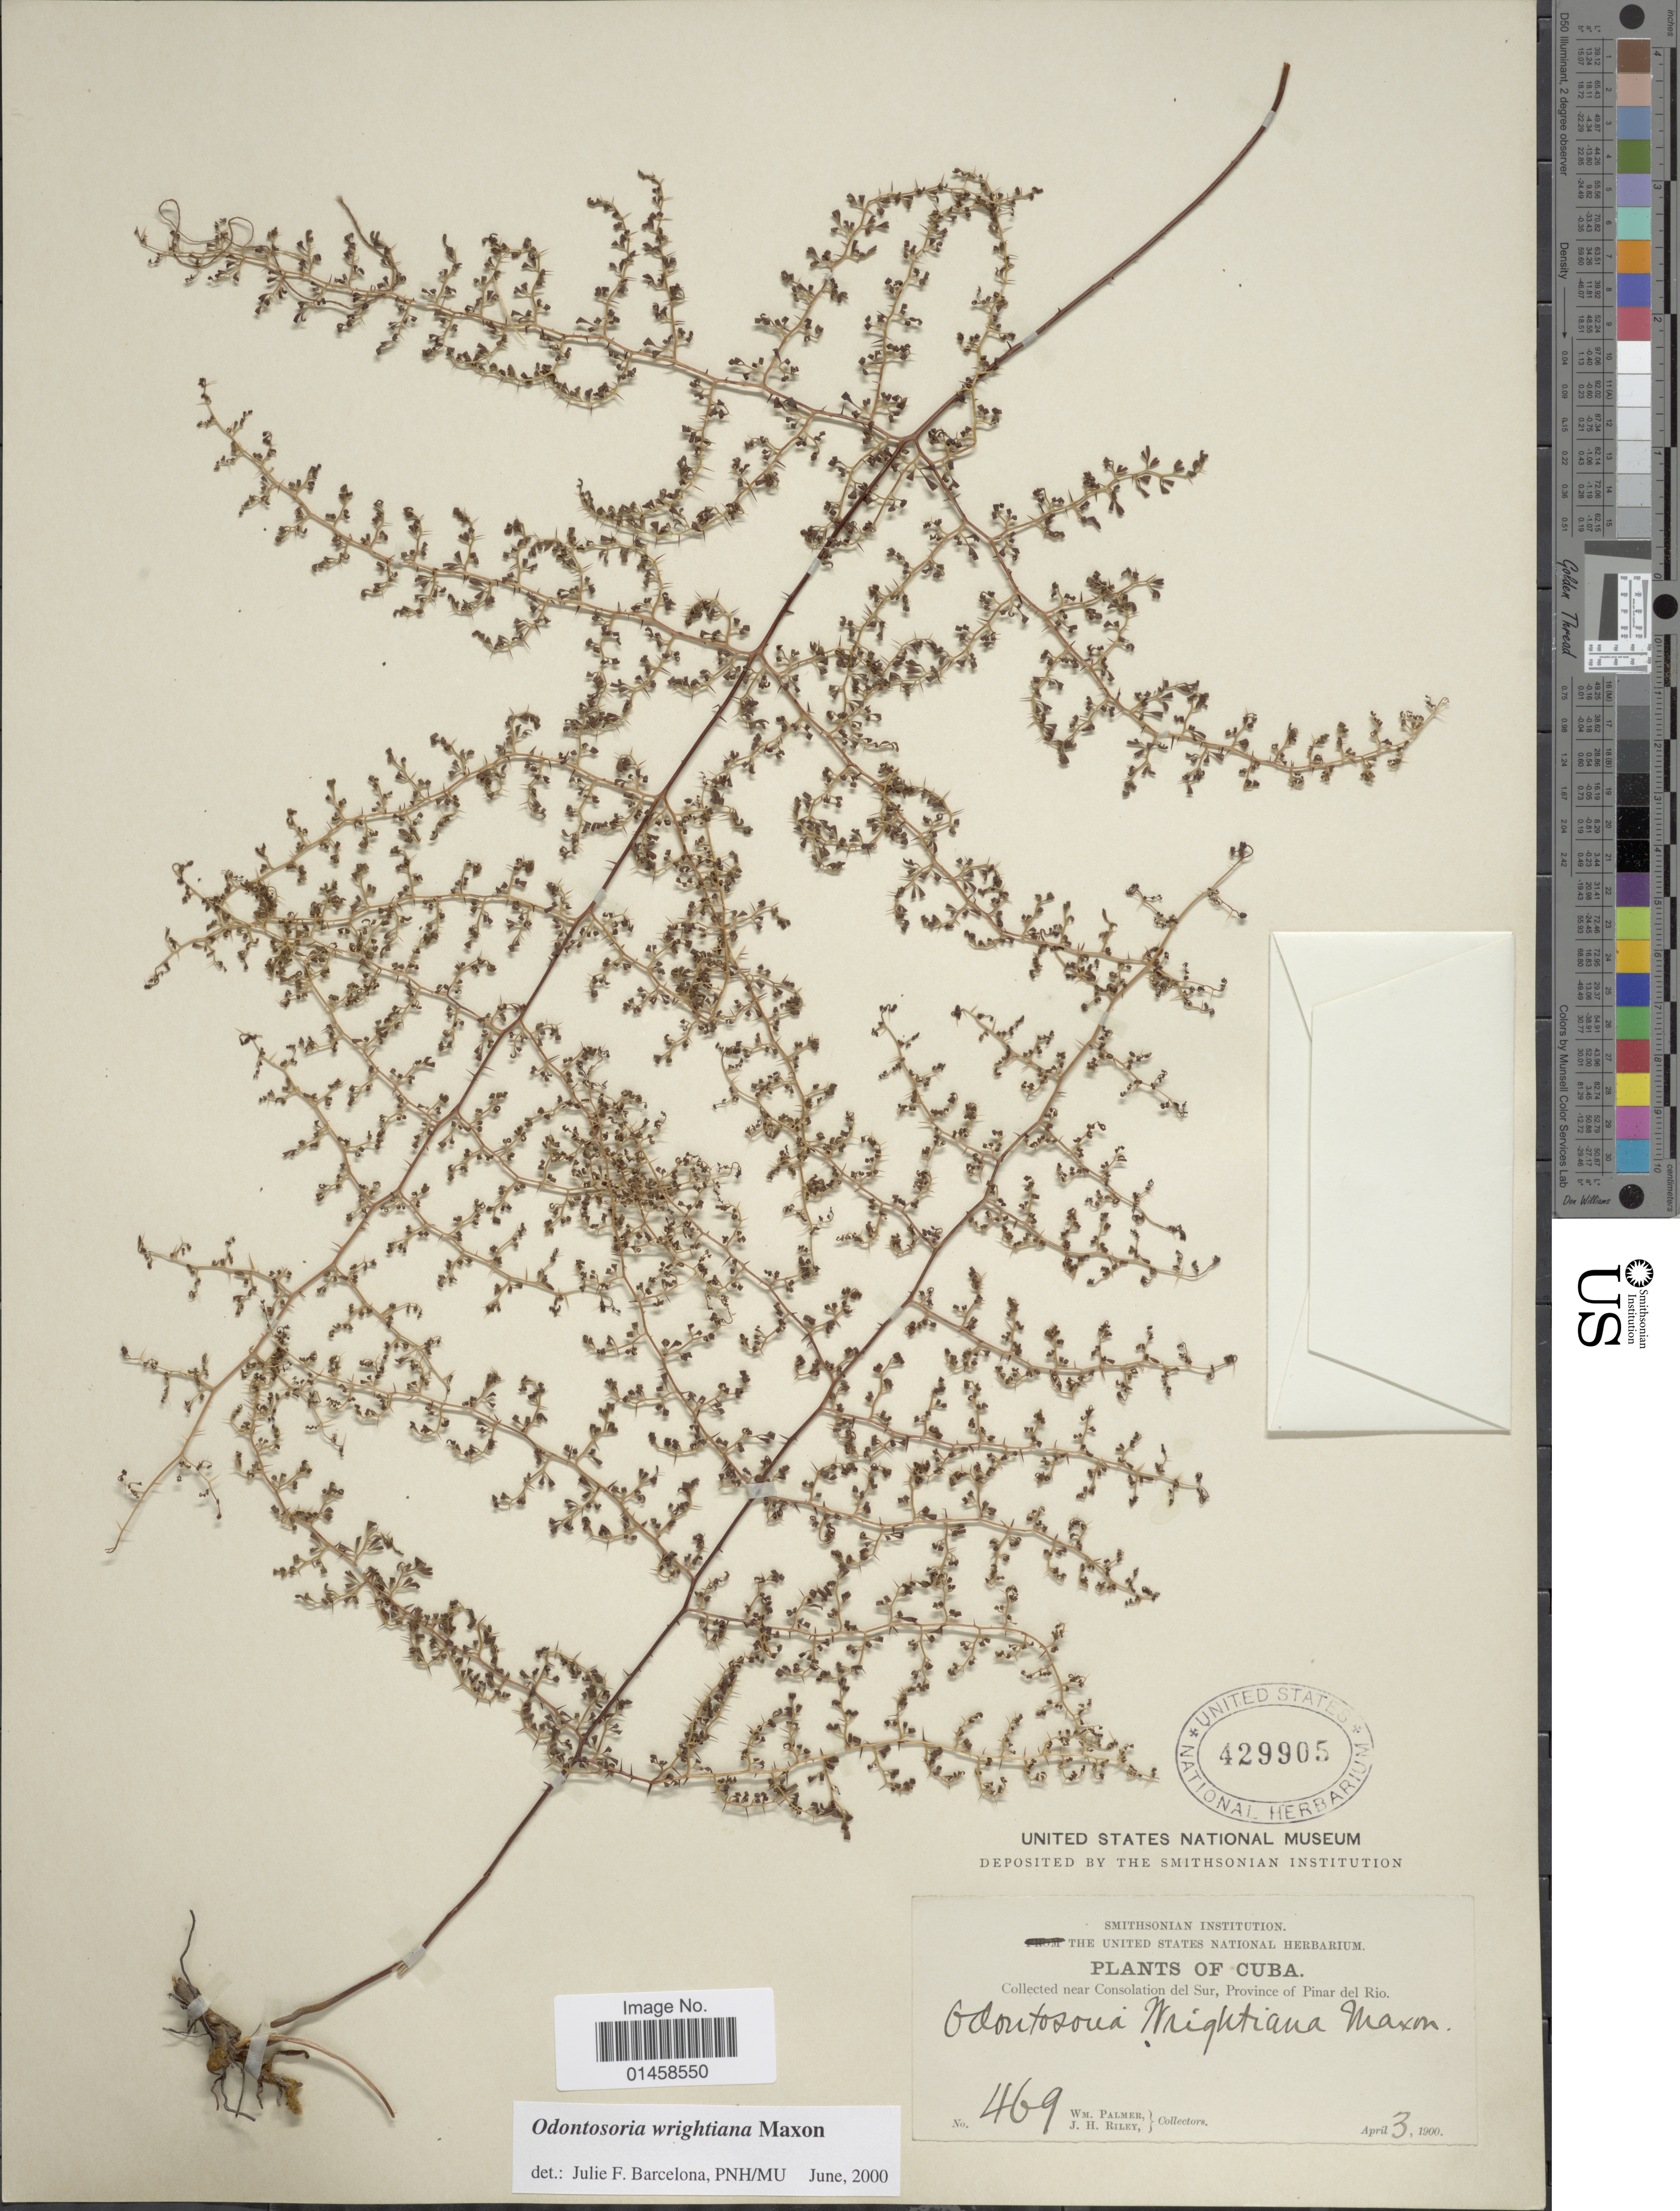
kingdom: Plantae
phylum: Tracheophyta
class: Polypodiopsida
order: Polypodiales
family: Lindsaeaceae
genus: Odontosoria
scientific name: Odontosoria wrightiana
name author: Maxon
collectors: W. Palmer & J. H. Riley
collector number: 469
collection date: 1900-04-03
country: Cuba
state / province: Pinar del Río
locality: Near Consolation, Province Pinar del Rio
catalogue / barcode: US 429905